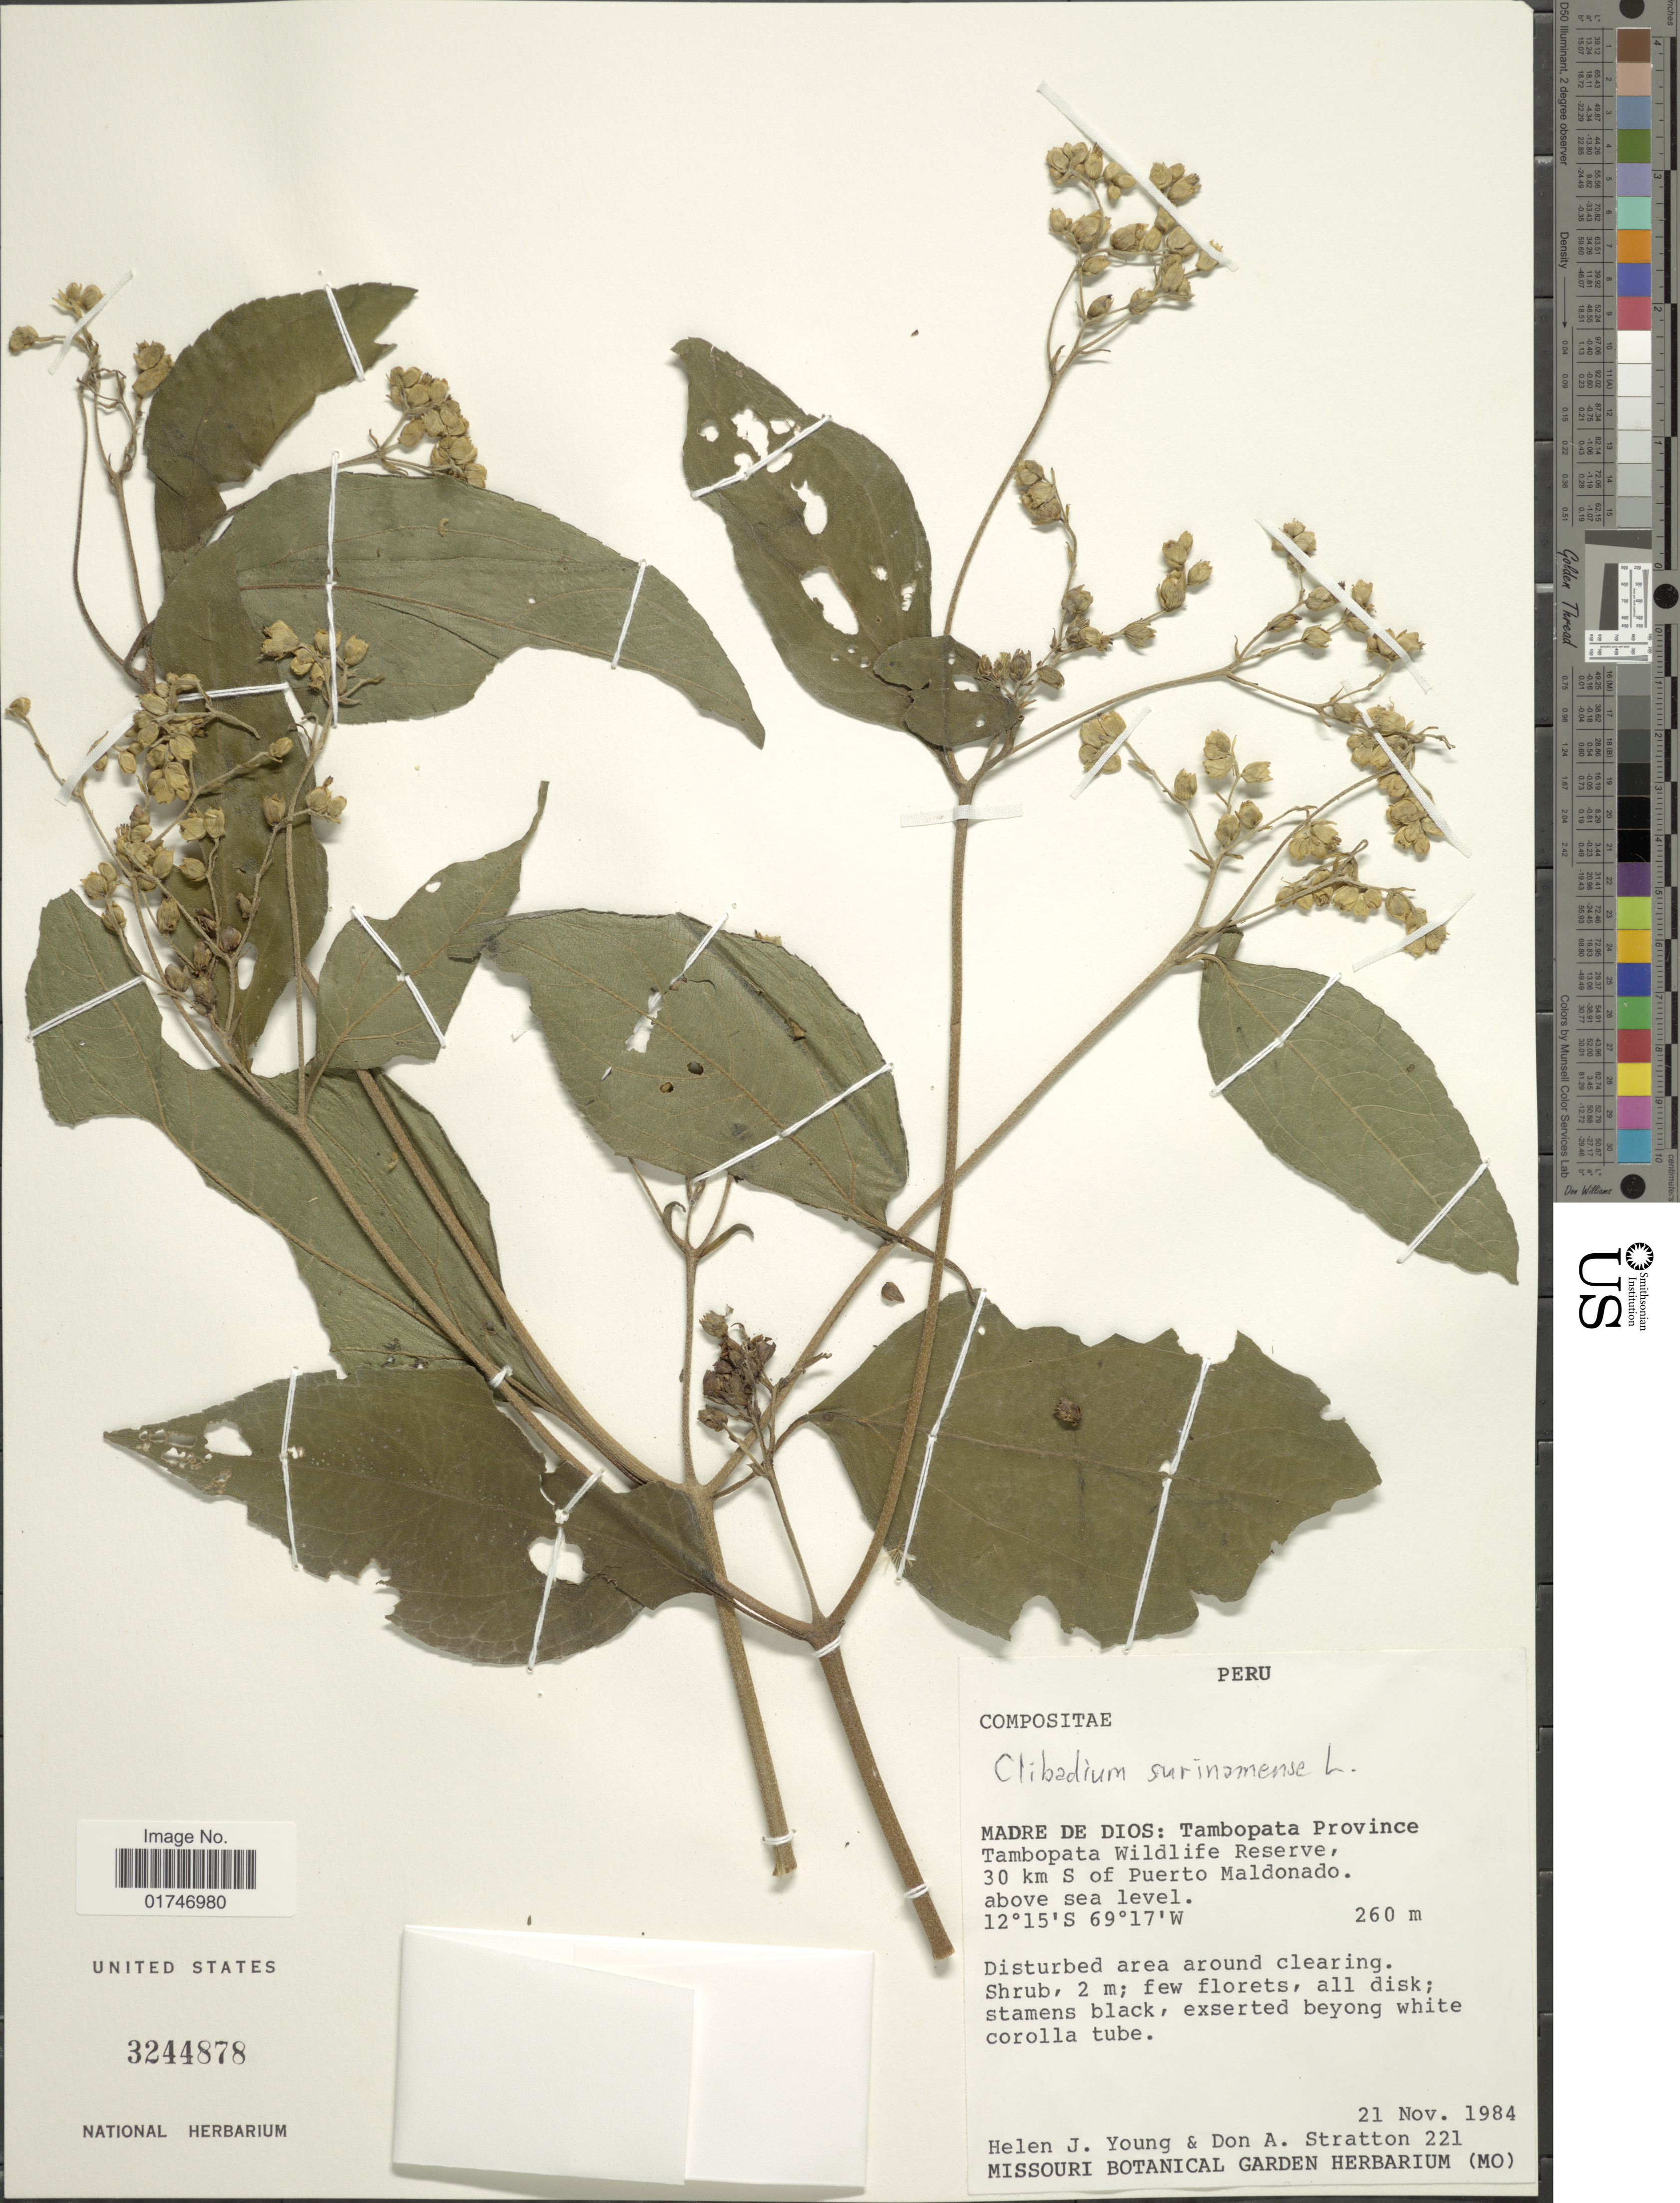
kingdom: Plantae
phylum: Tracheophyta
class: Magnoliopsida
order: Asterales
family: Asteraceae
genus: Clibadium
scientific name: Clibadium surinamense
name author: L.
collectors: H. Young & D. Stratton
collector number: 221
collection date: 1984-11-21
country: Peru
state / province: Madre de Dios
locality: Madre de Dios: Tambopata Province. Tambopata Wildlife Reserve, 30 km S of Puerto Maldonado, above sea level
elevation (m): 260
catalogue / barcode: US 3244878